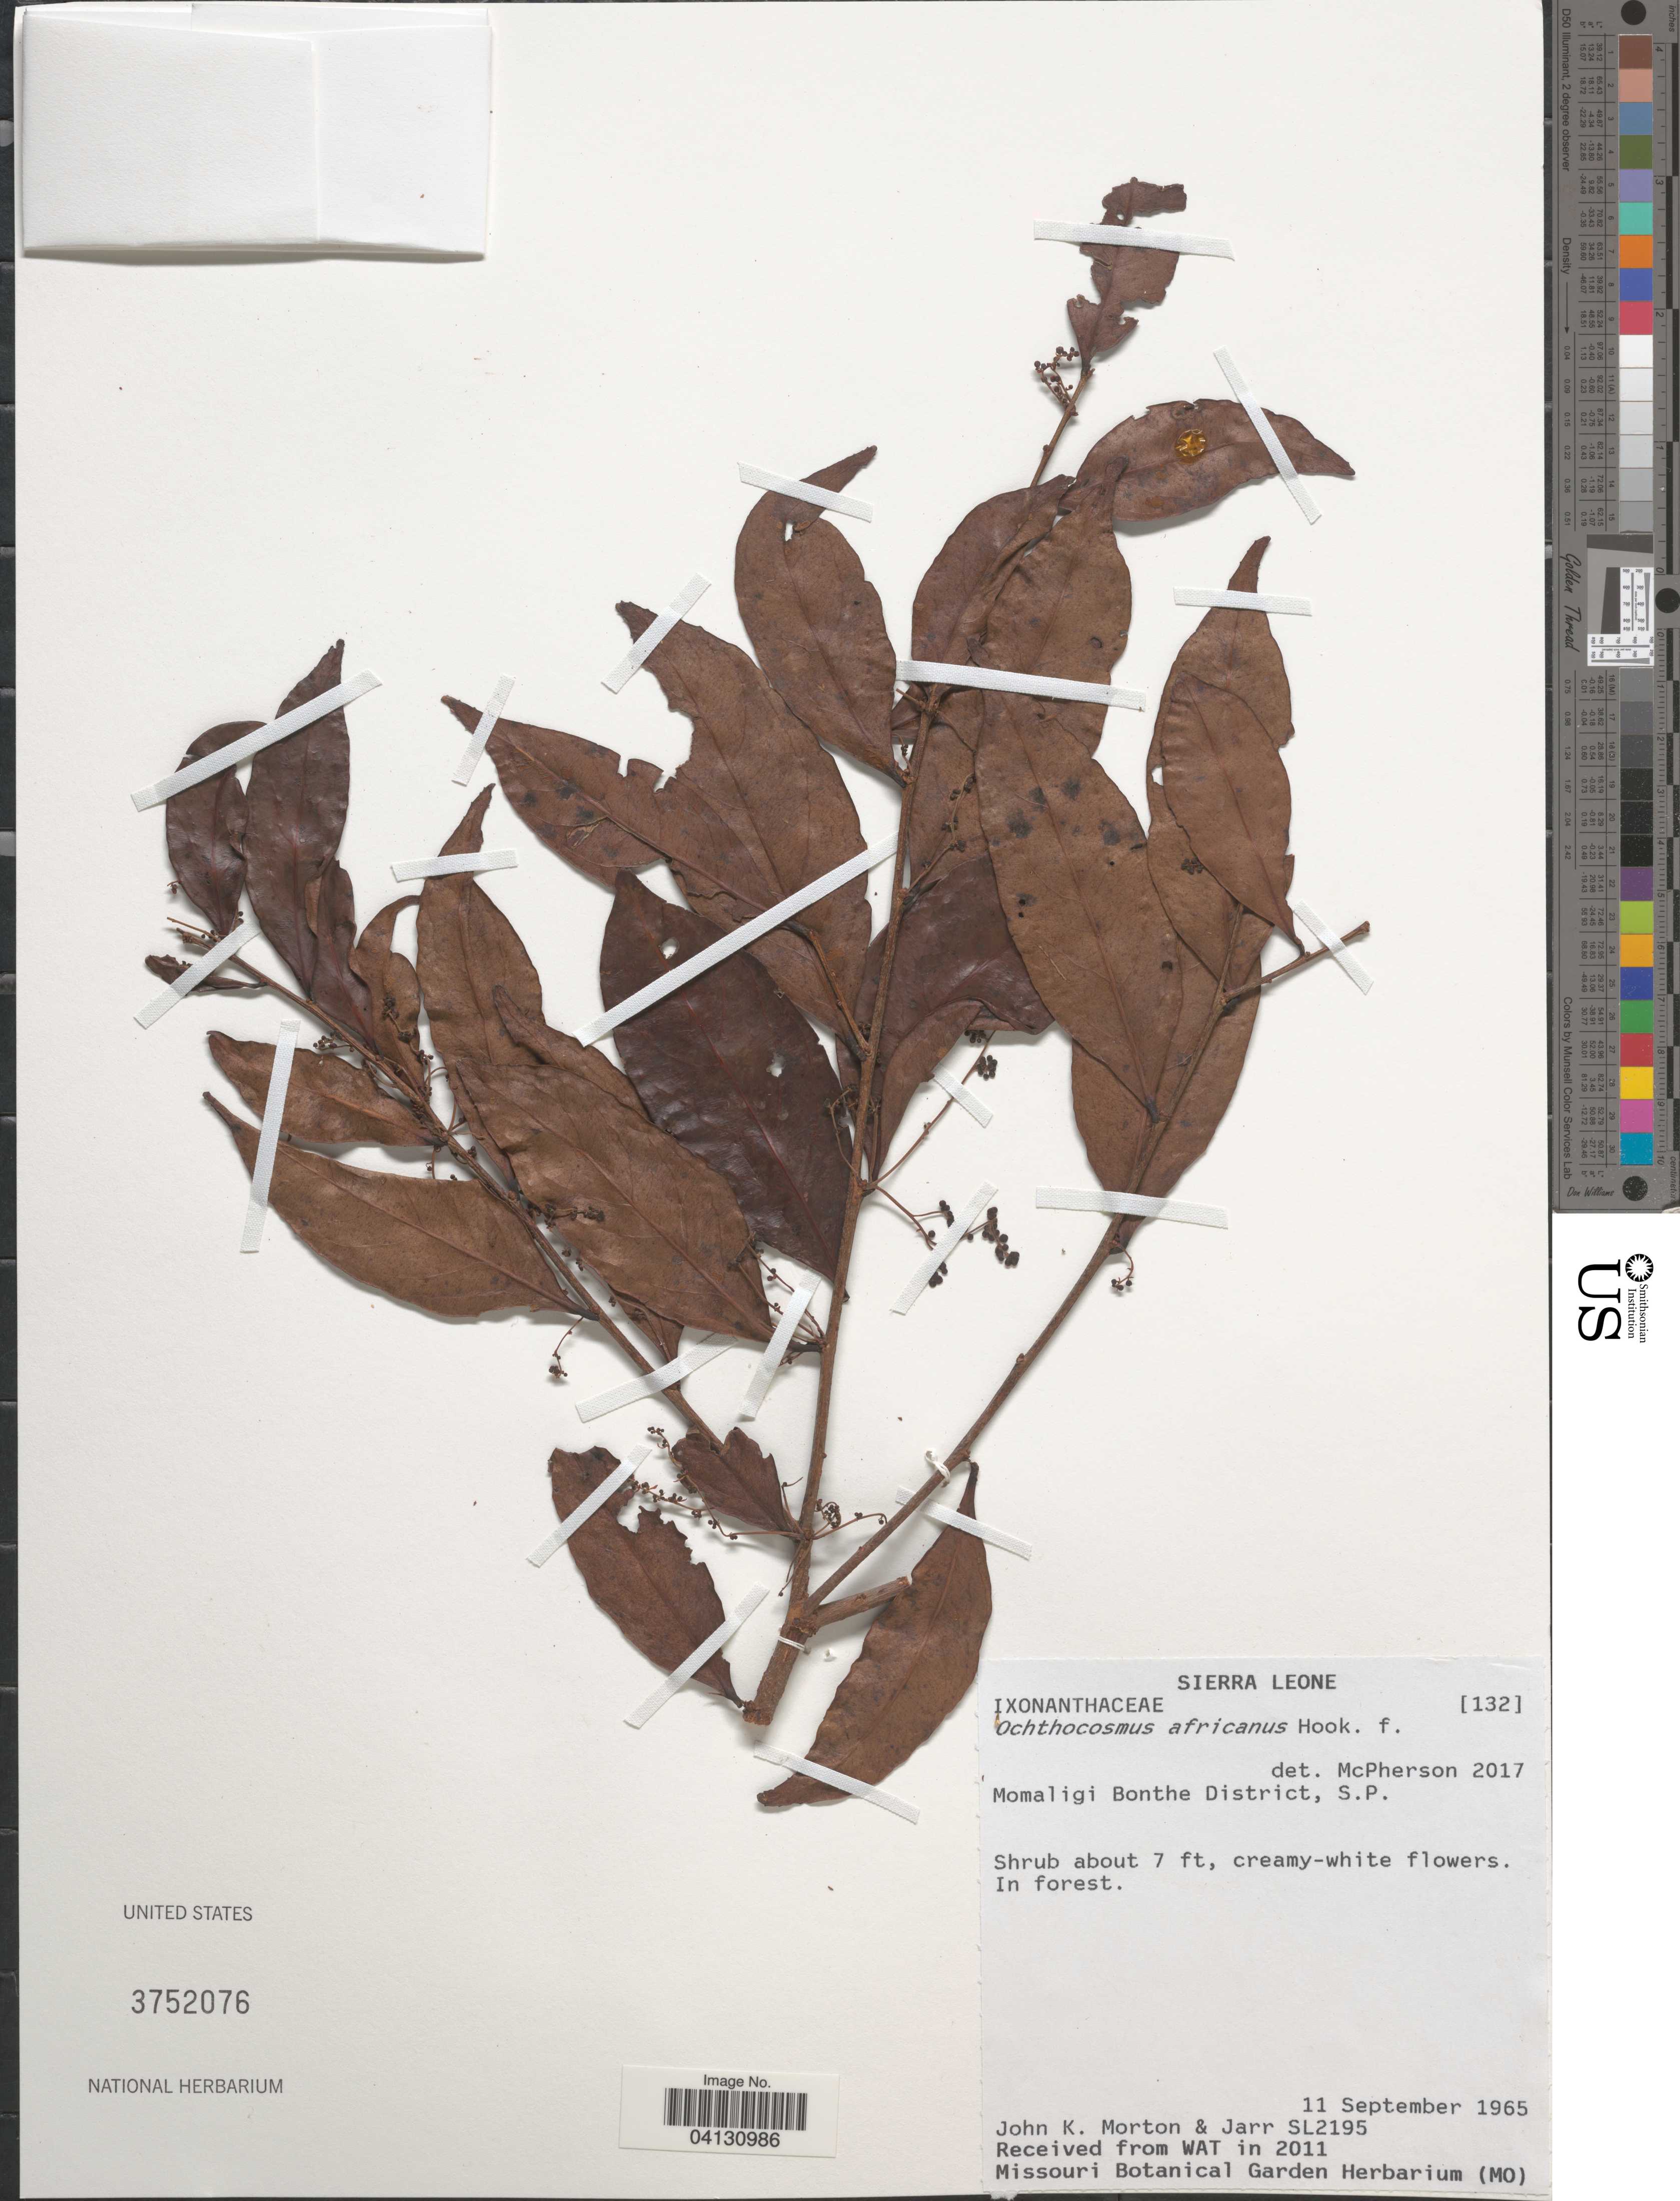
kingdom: Plantae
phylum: Tracheophyta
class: Magnoliopsida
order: Malpighiales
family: Ixonanthaceae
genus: Phyllocosmus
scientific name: Phyllocosmus africanus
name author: (Hook. f.) Klotzsch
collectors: J. K. Morton & Jarr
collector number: SL2195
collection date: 1965-09-11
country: Sierra Leone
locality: Momaligi Bonthe District, S.P.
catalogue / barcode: US 3752076